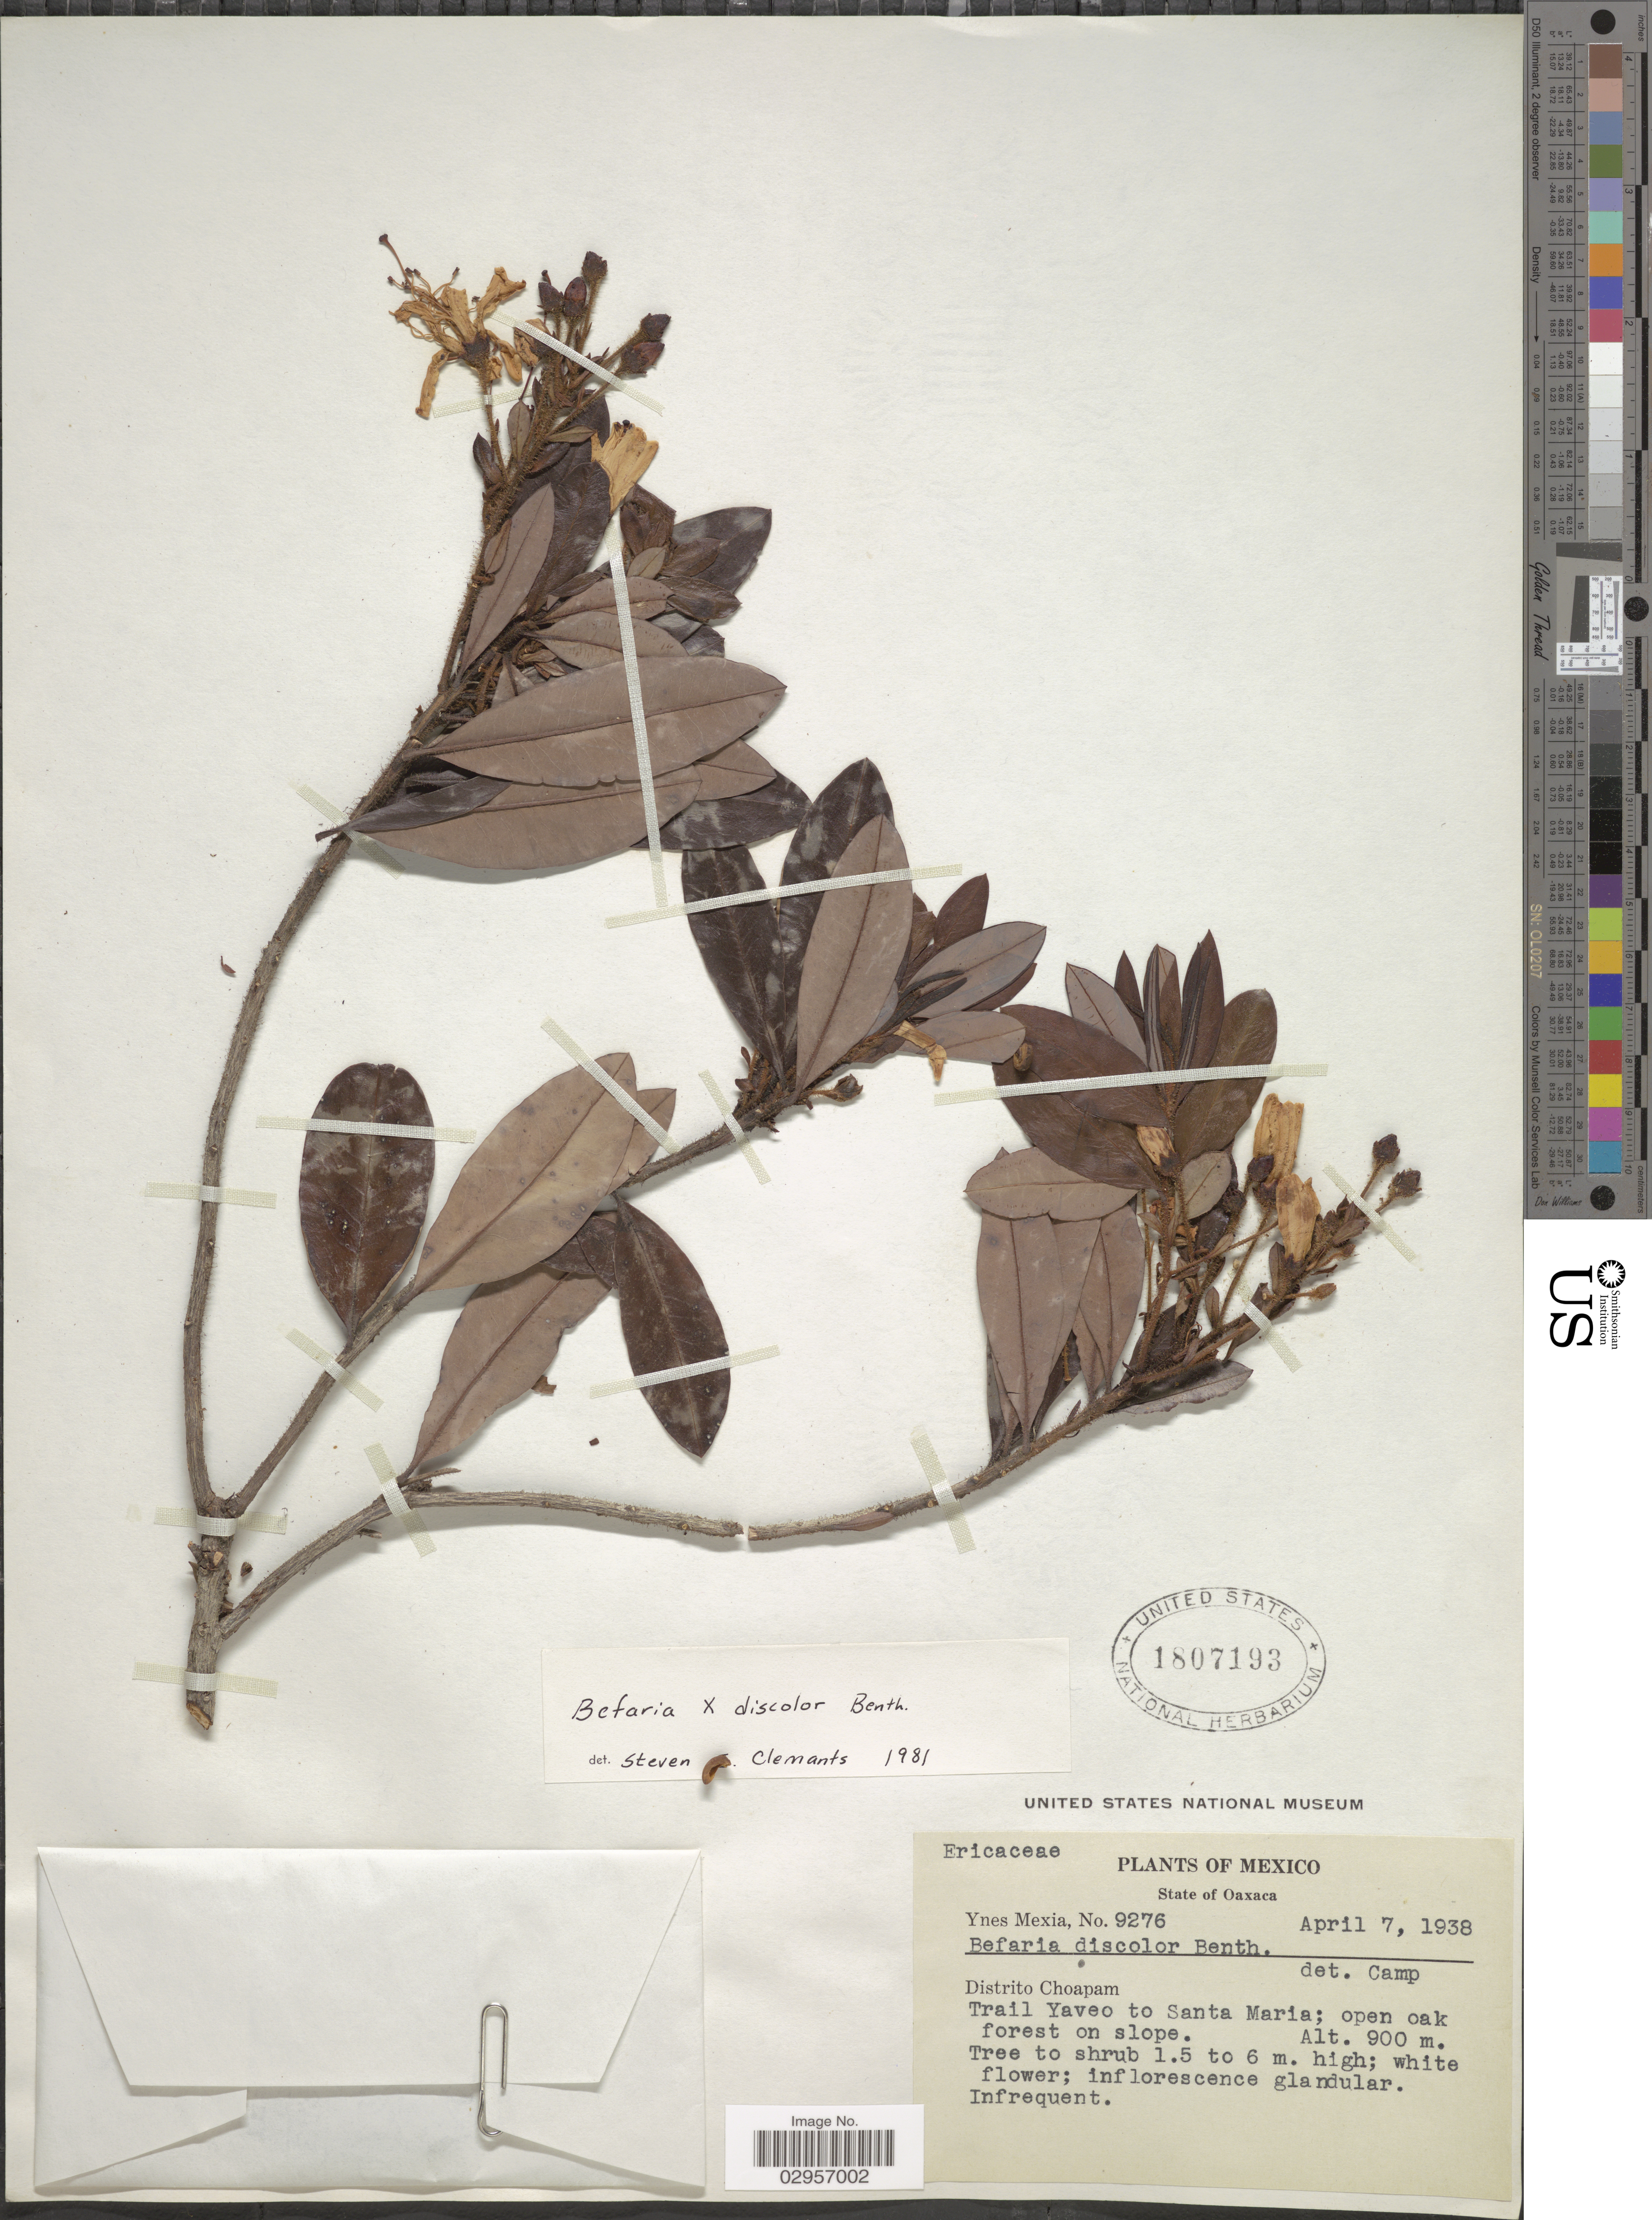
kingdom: Plantae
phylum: Tracheophyta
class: Magnoliopsida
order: Ericales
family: Ericaceae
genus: Befaria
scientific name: Befaria discolor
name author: Benth.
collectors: Y. Mexia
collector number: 9276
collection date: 1938-04-07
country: Mexico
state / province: Oaxaca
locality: Distrito Choapam, Trail Yavea to Santa Maria, open oak forest on slope.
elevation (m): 900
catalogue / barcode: US 1807193